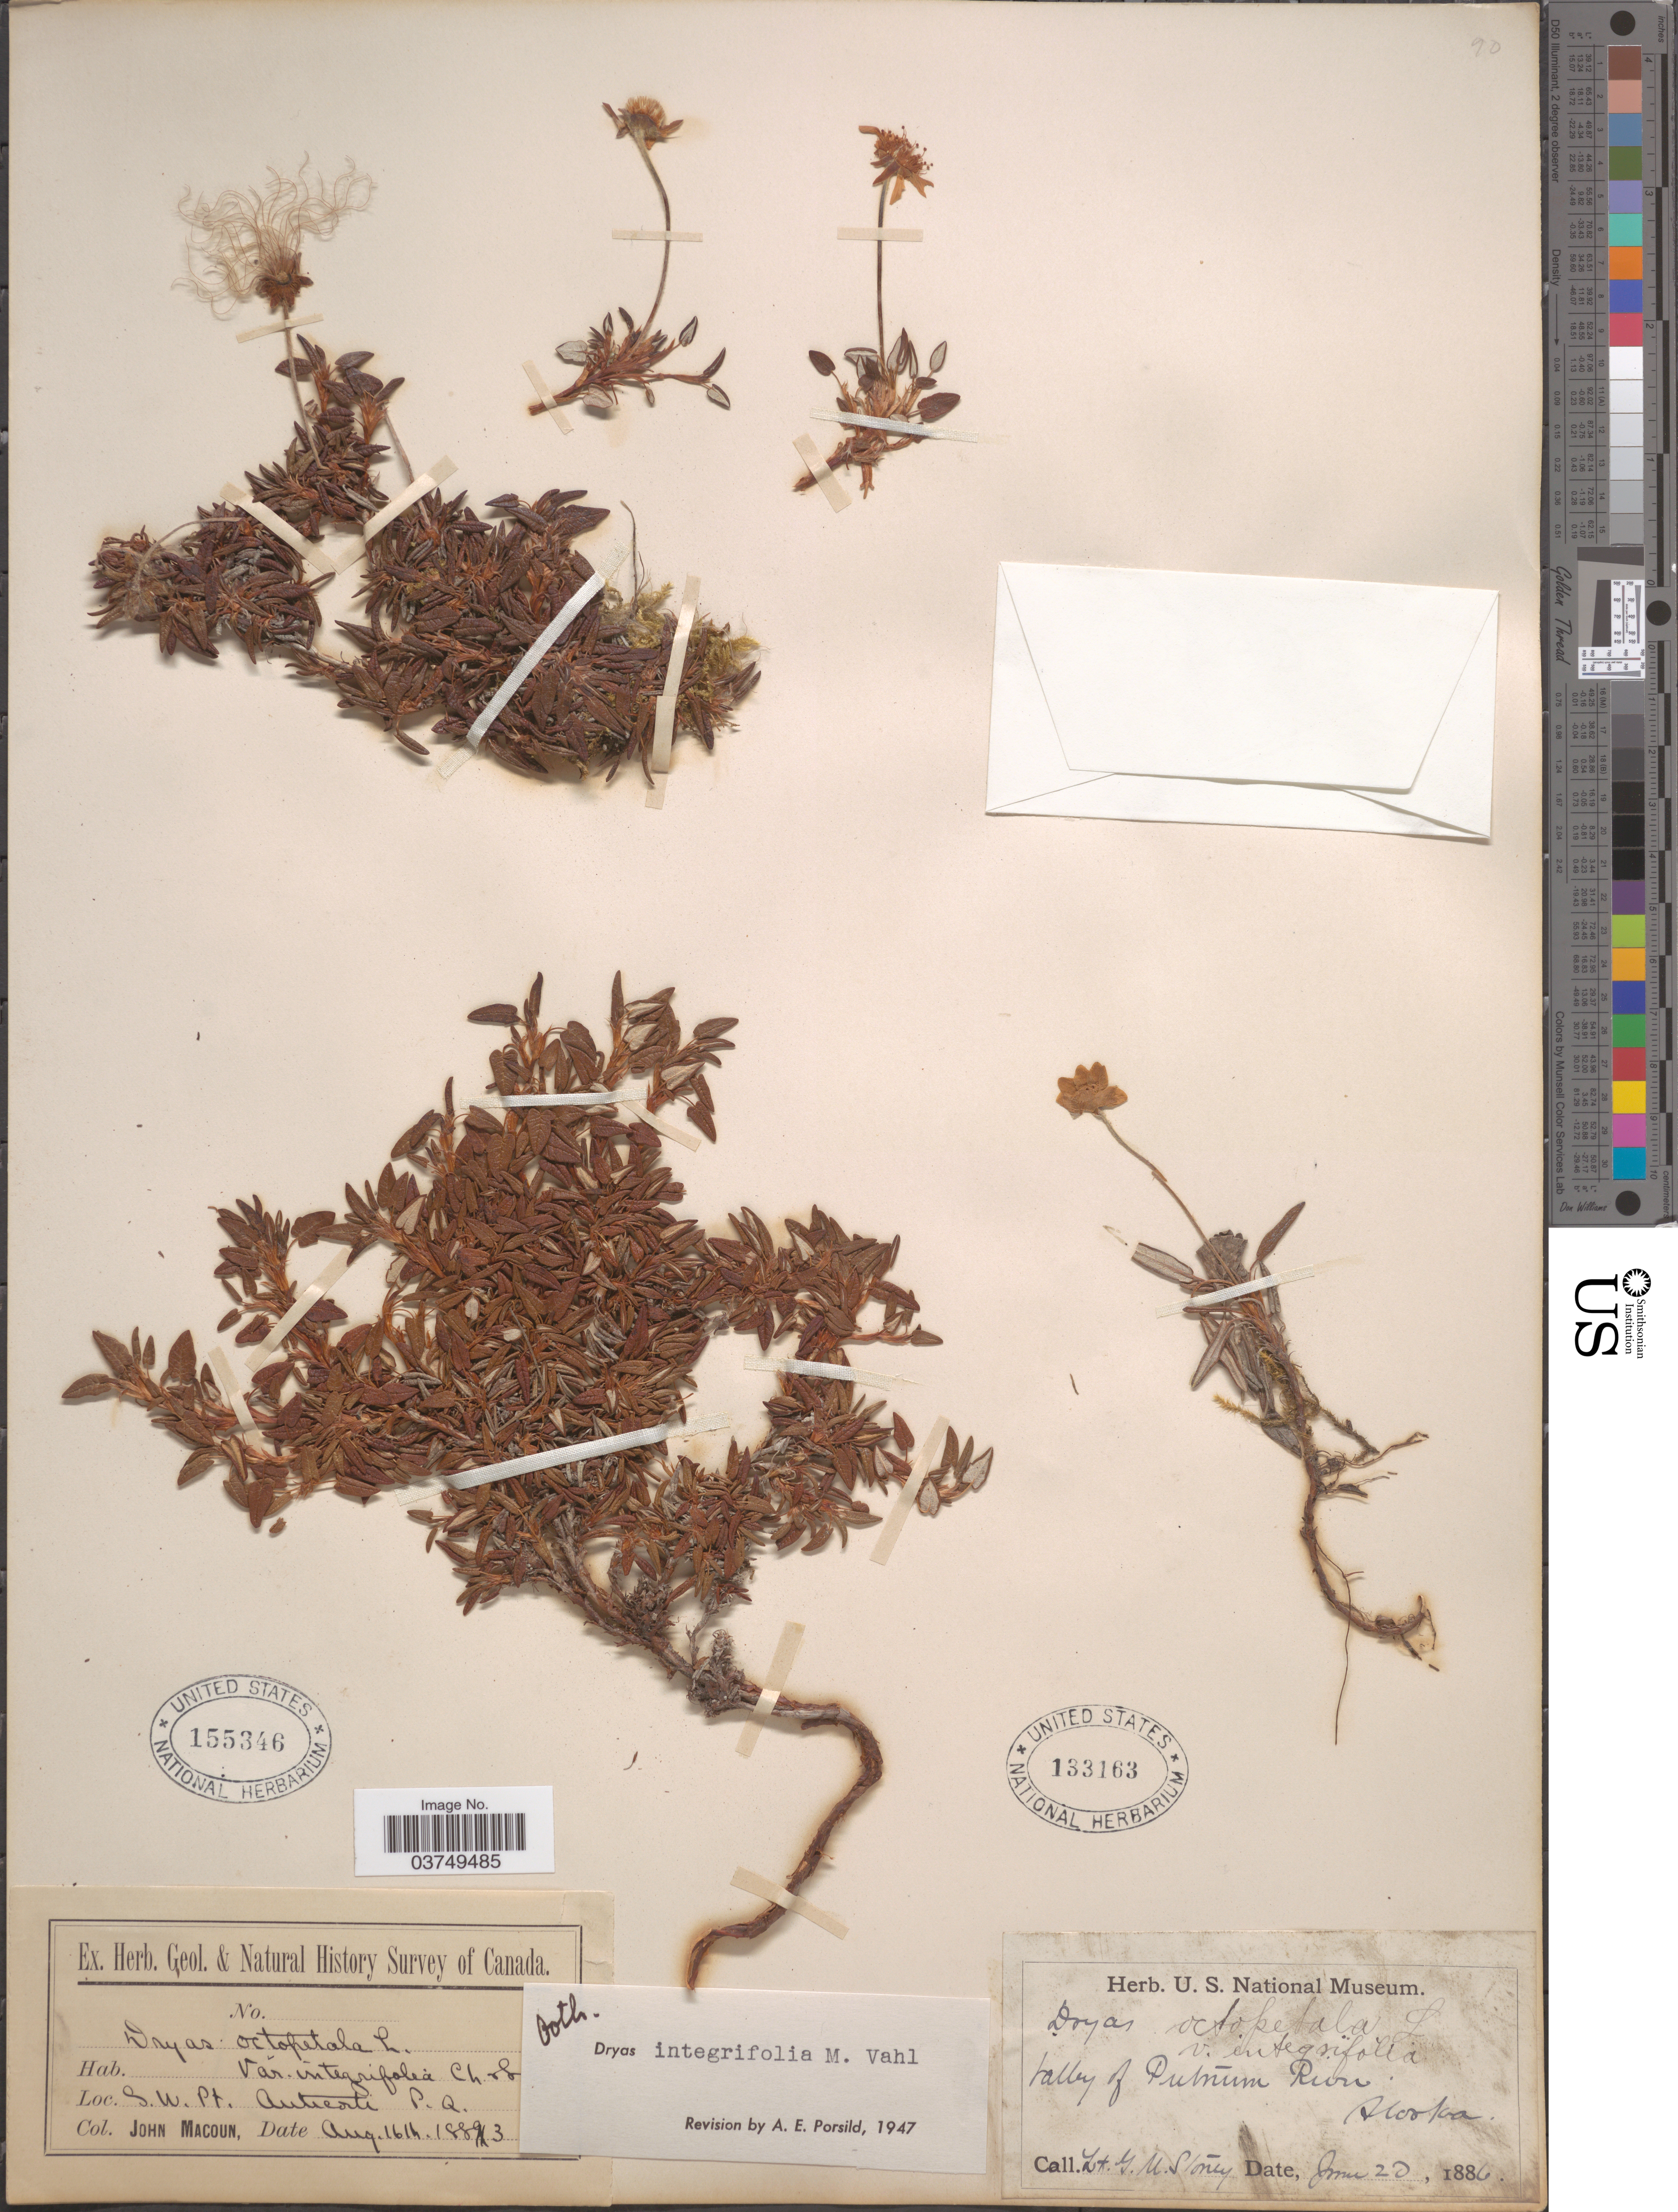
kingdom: Plantae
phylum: Tracheophyta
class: Magnoliopsida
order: Rosales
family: Rosaceae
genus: Dryas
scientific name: Dryas integrifolia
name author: Vahl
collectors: G. Stoney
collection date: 1886-06-20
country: United States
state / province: Alaska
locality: Valley of Putnum River.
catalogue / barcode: US 133163-2